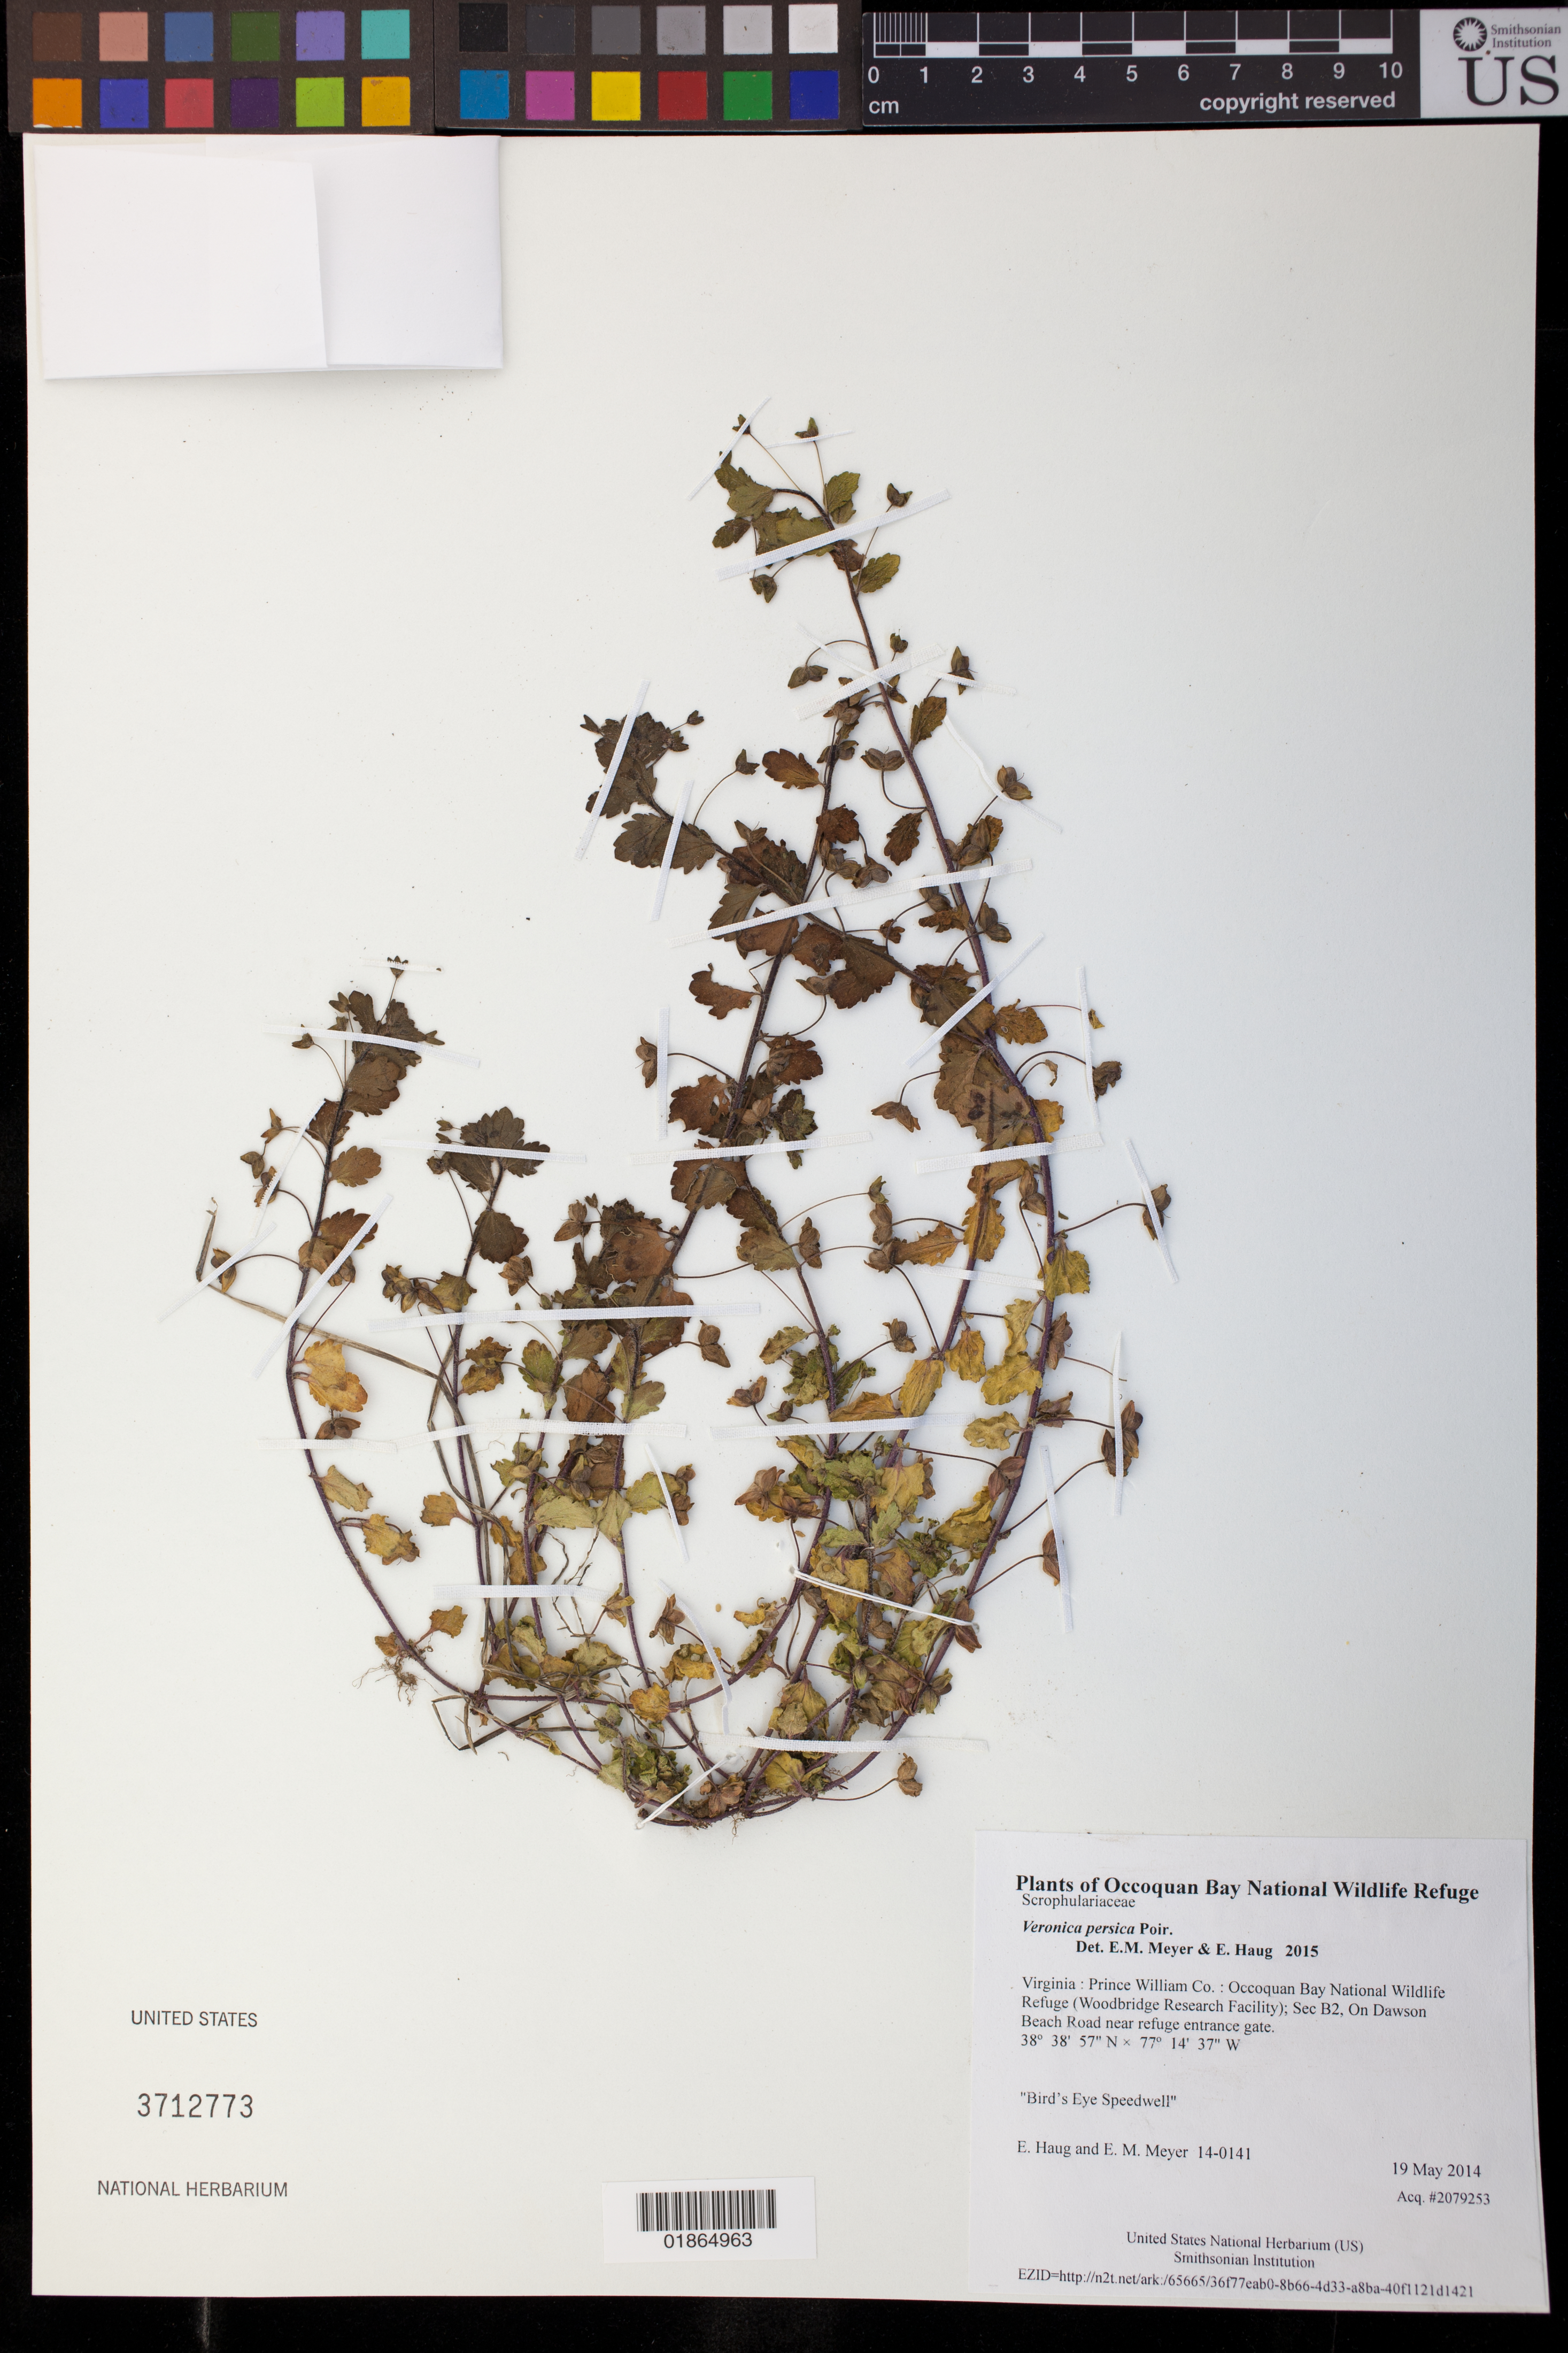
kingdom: Plantae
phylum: Tracheophyta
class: Magnoliopsida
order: Lamiales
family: Plantaginaceae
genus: Veronica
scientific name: Veronica persica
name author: Poir.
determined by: Meyer, E. M.; Haug, E.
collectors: E. Haug & E. M. Meyer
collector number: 14-0141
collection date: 2014-05-19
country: United States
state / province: Virginia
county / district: Prince William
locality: Occoquan Bay National Wildlife Refuge (Woodbridge Research Facility); Sec B2, On Dawson Beach Road near refuge entrance gate.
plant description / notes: Bird's Eye Speedwell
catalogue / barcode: US 3712773